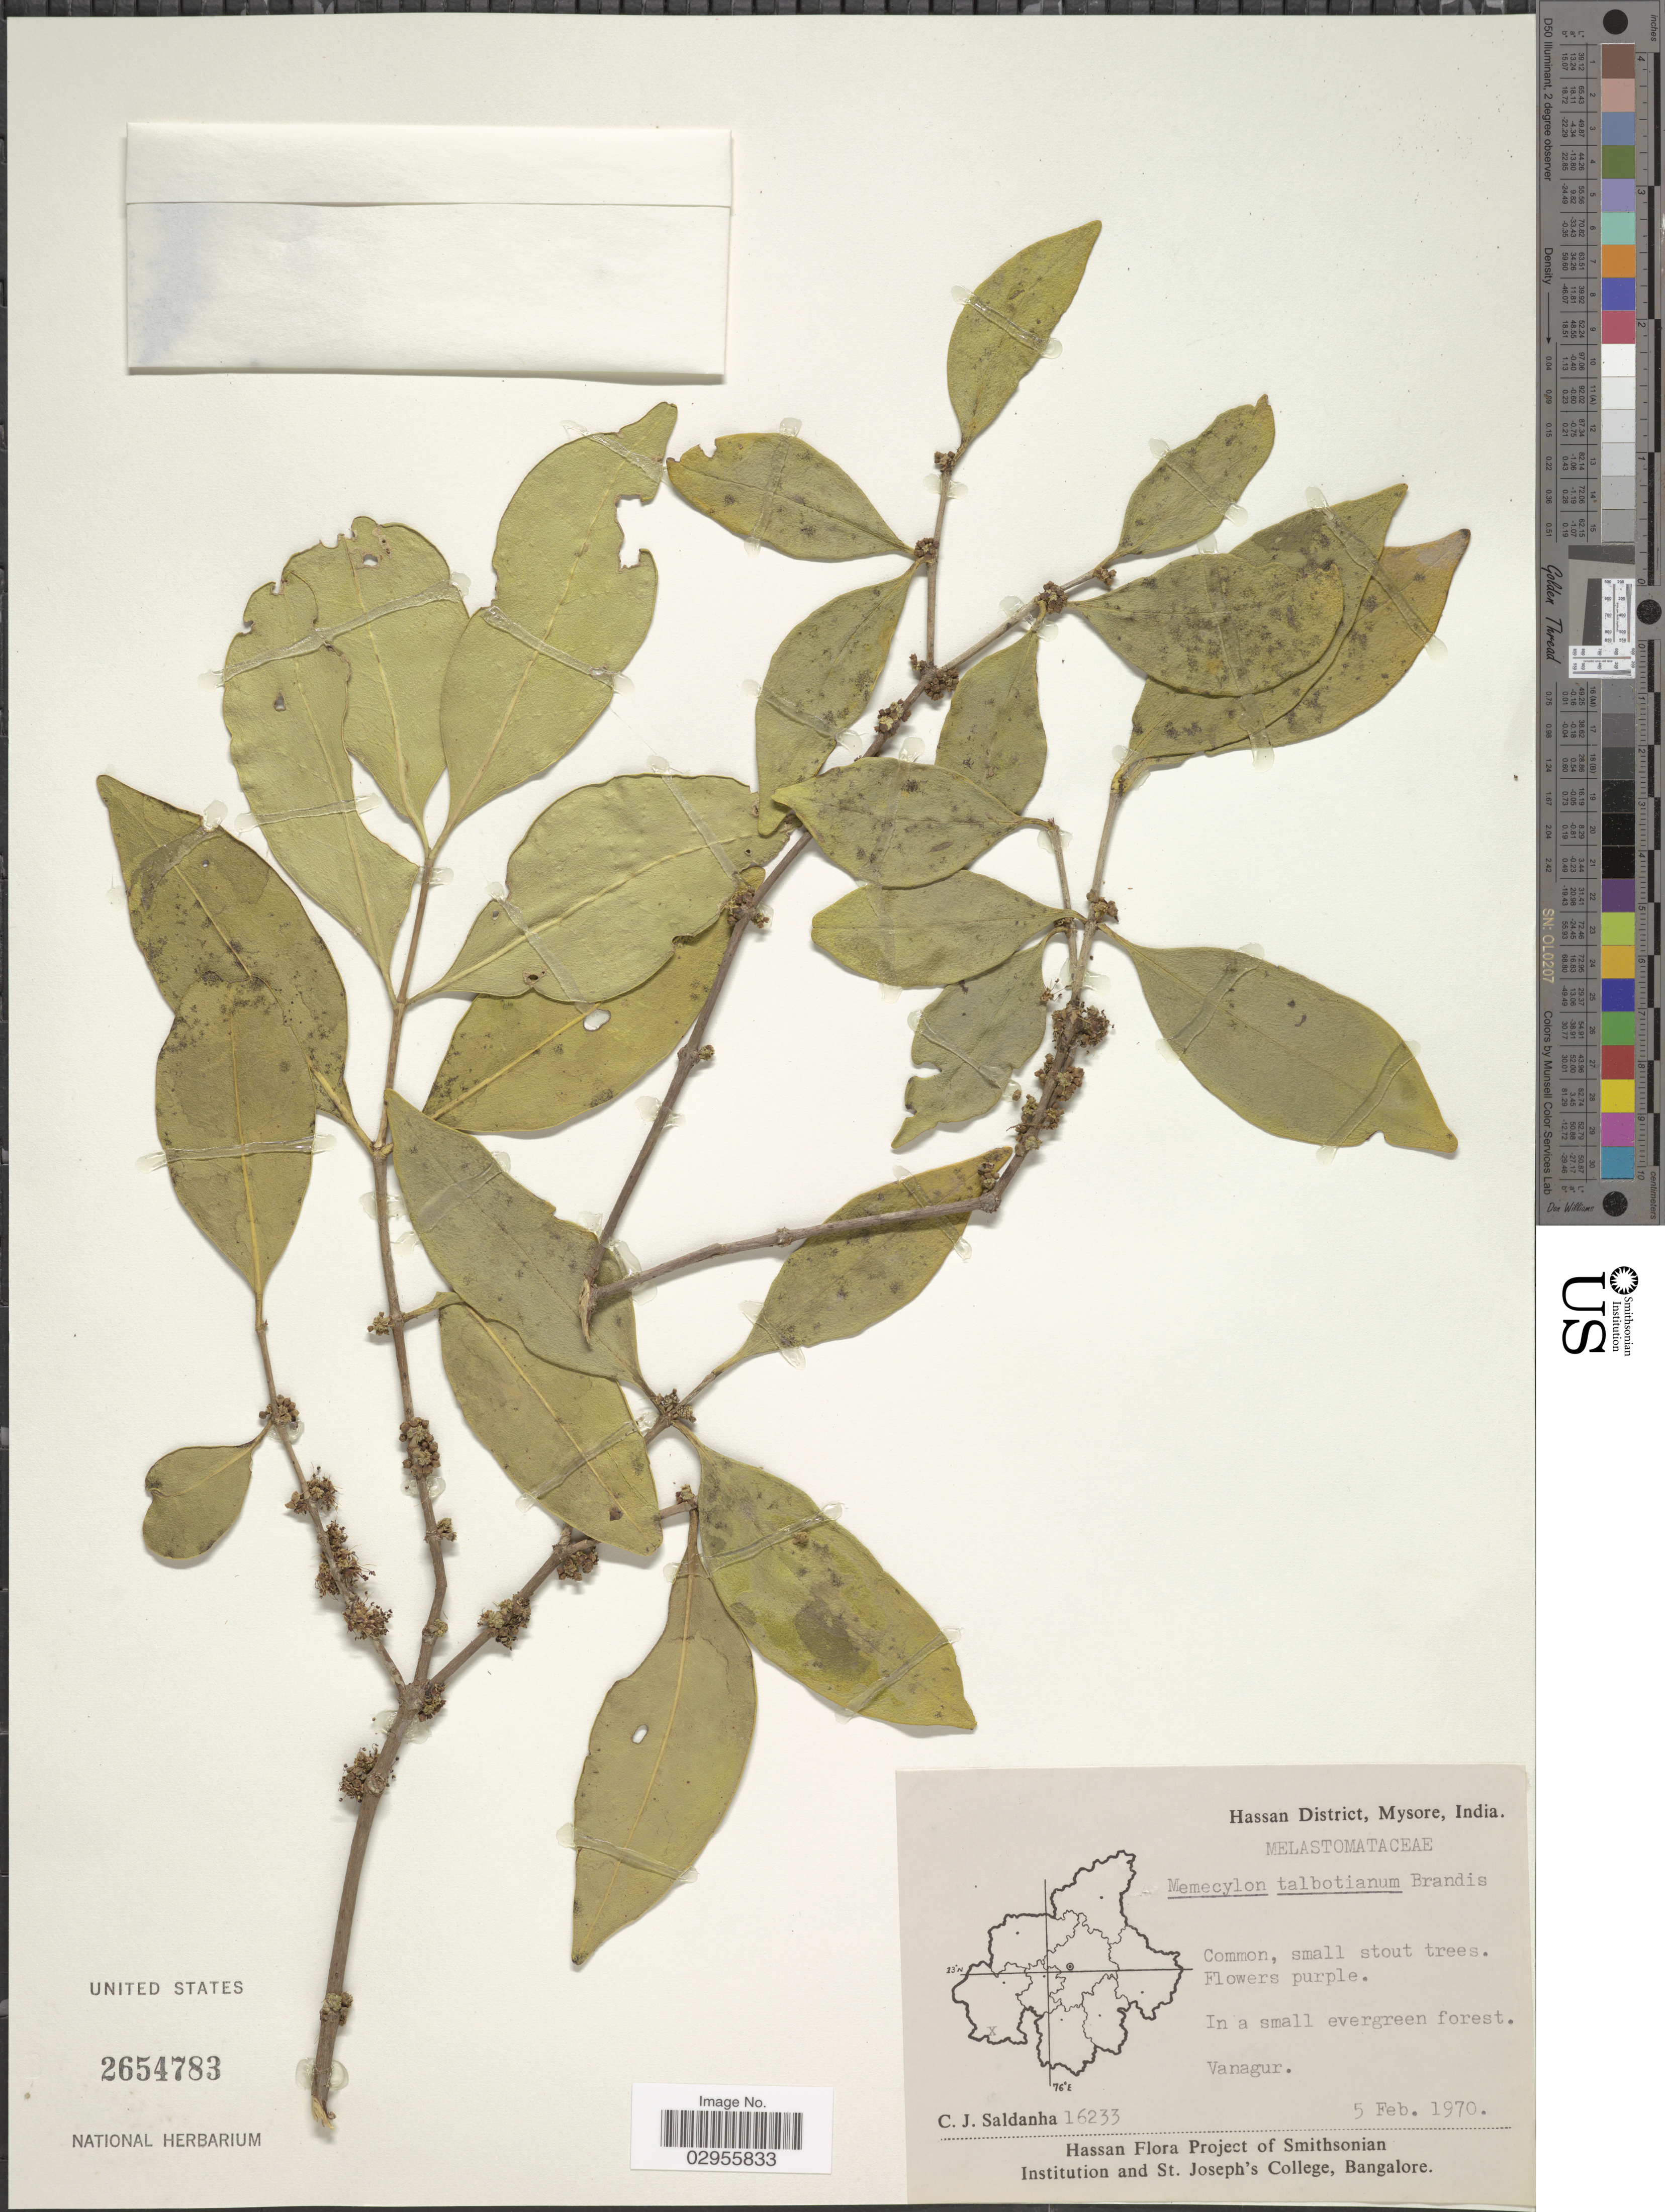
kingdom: Plantae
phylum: Tracheophyta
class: Magnoliopsida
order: Myrtales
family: Melastomataceae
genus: Memecylon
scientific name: Memecylon talbotianum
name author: Brandis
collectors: C. J. Saldanha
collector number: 16233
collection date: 1970-02-05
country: India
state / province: Karnataka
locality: Hassan District, Mysore. Vanagur.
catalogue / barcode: US 2654783